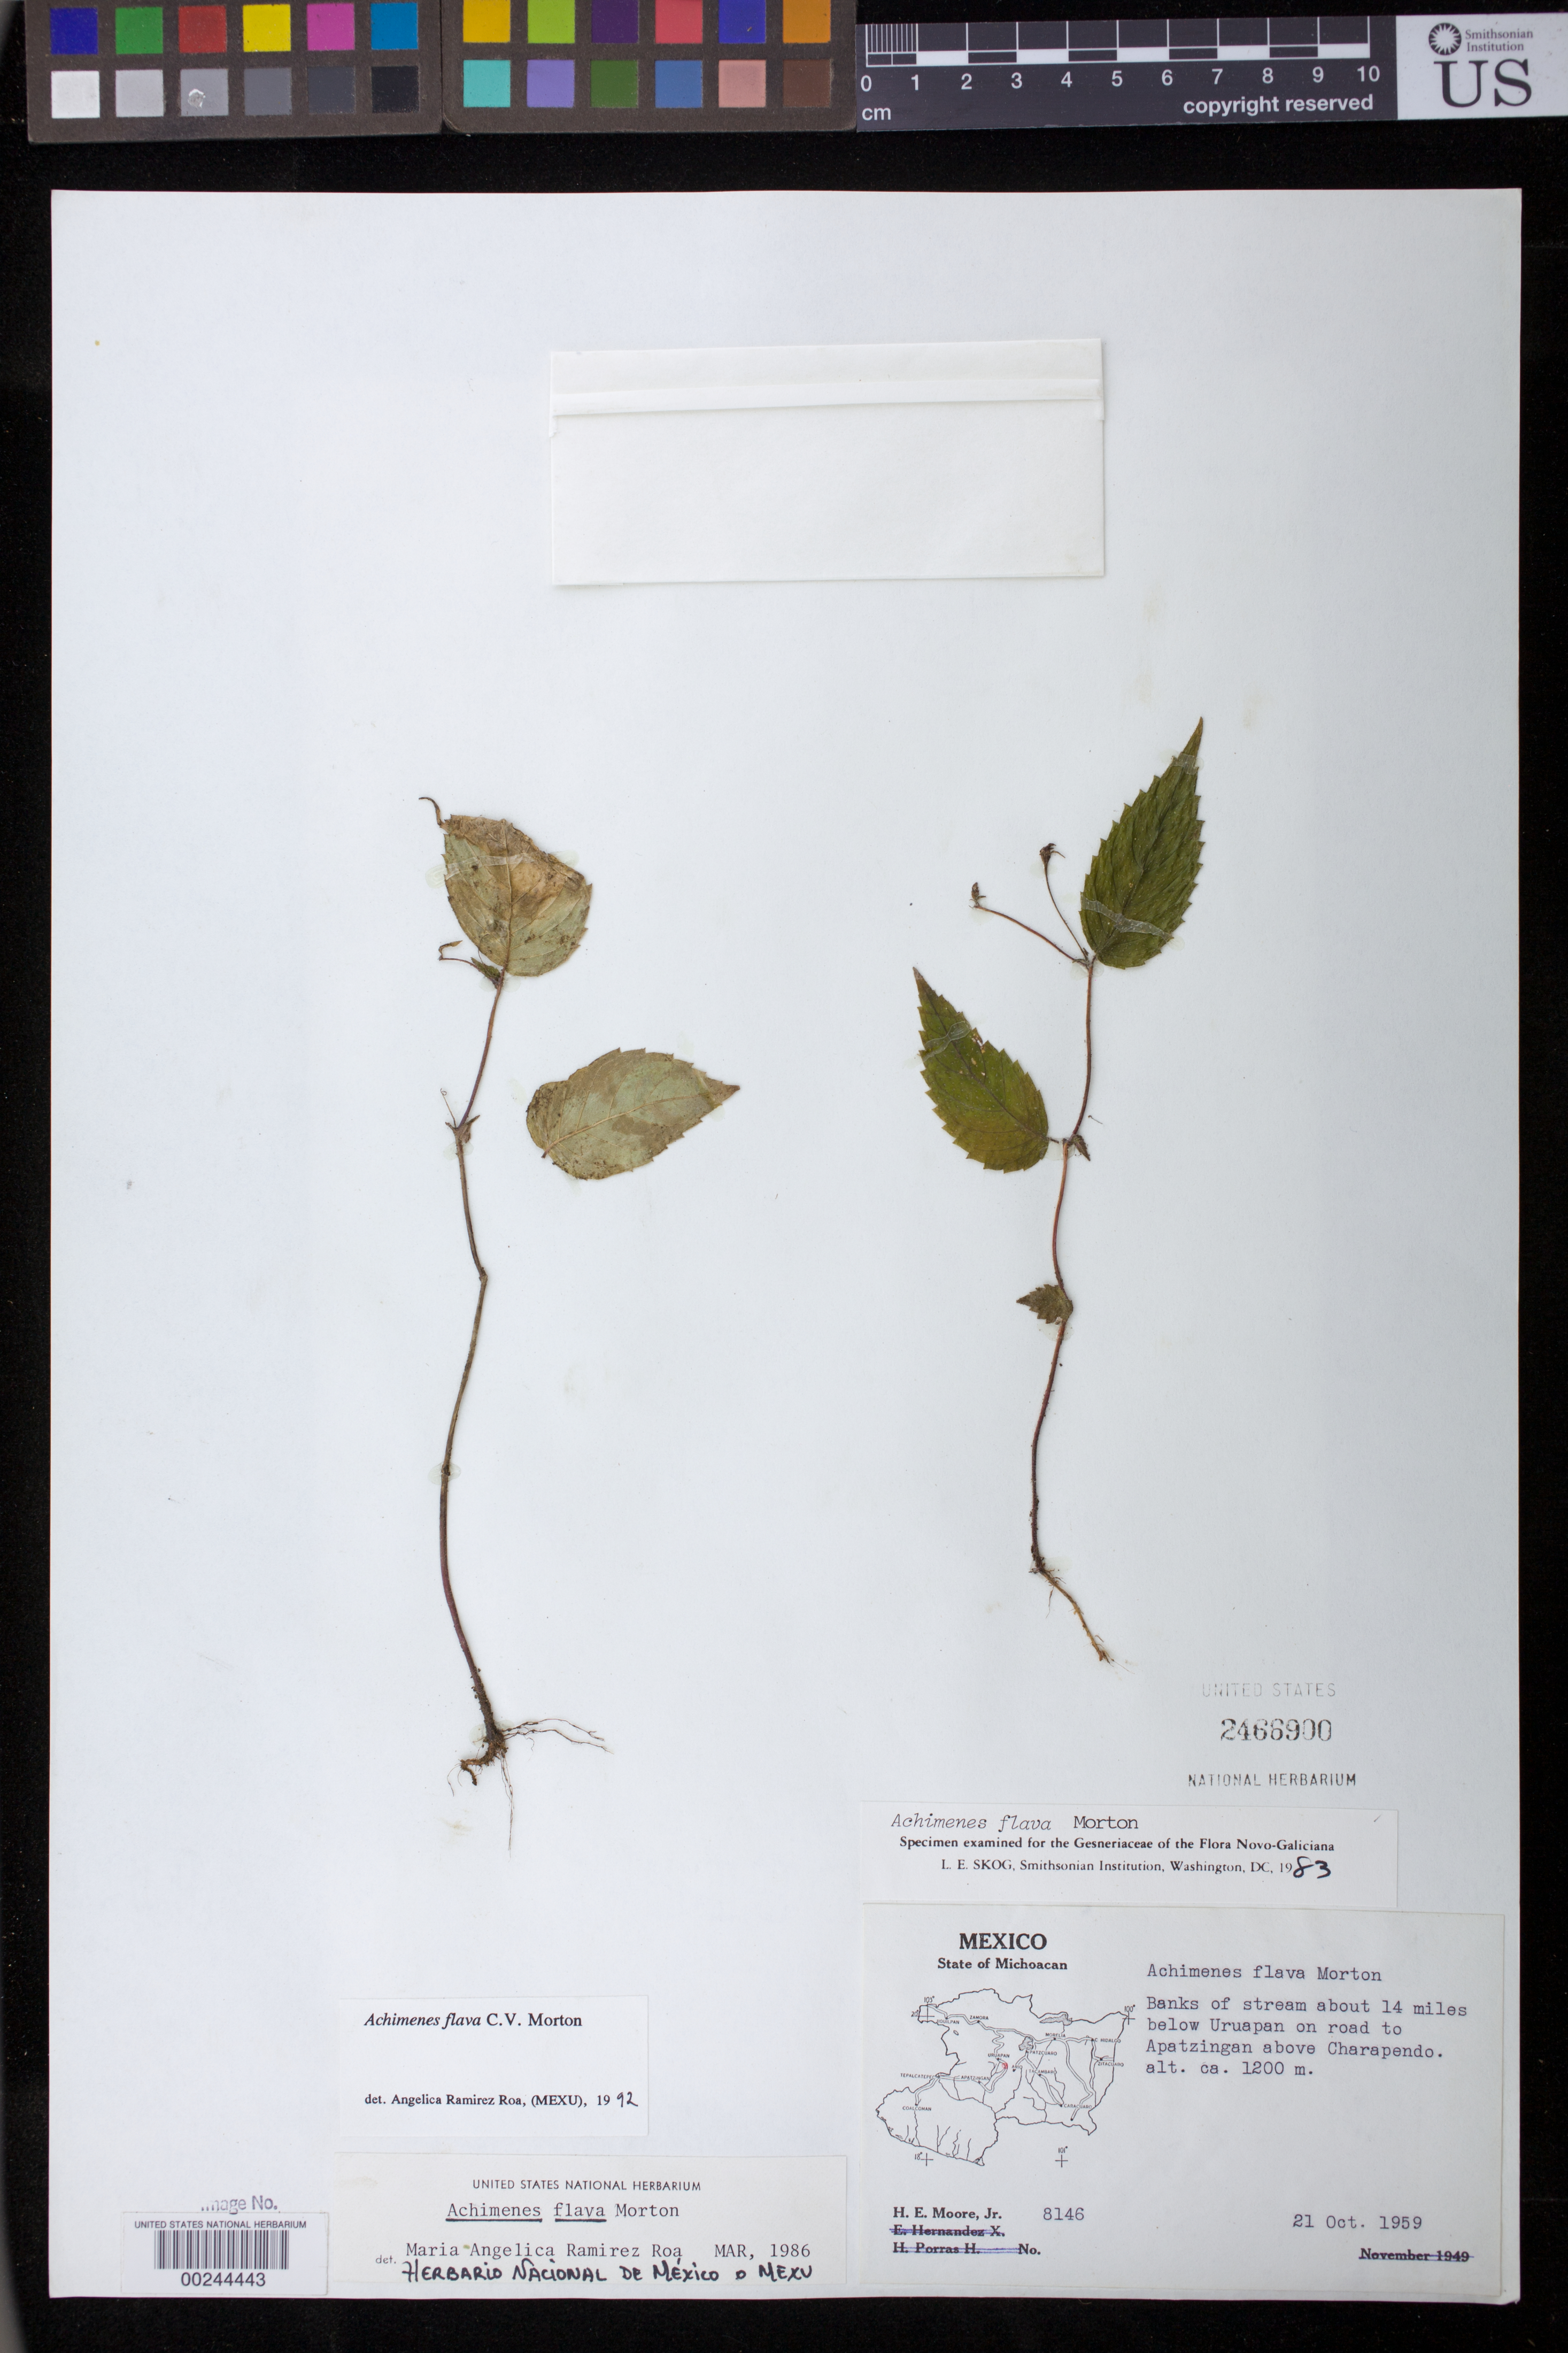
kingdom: Plantae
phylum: Tracheophyta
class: Magnoliopsida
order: Lamiales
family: Gesneriaceae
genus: Achimenes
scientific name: Achimenes flava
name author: C.V. Morton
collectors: H. E. Moore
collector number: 8146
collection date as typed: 21 Oct 1959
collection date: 1959-10-21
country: Mexico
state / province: Michoacan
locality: About 14 mi below Uruapan on road to Apatzingan above Charapendo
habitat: Banks of stream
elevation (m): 1200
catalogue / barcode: US 2466900